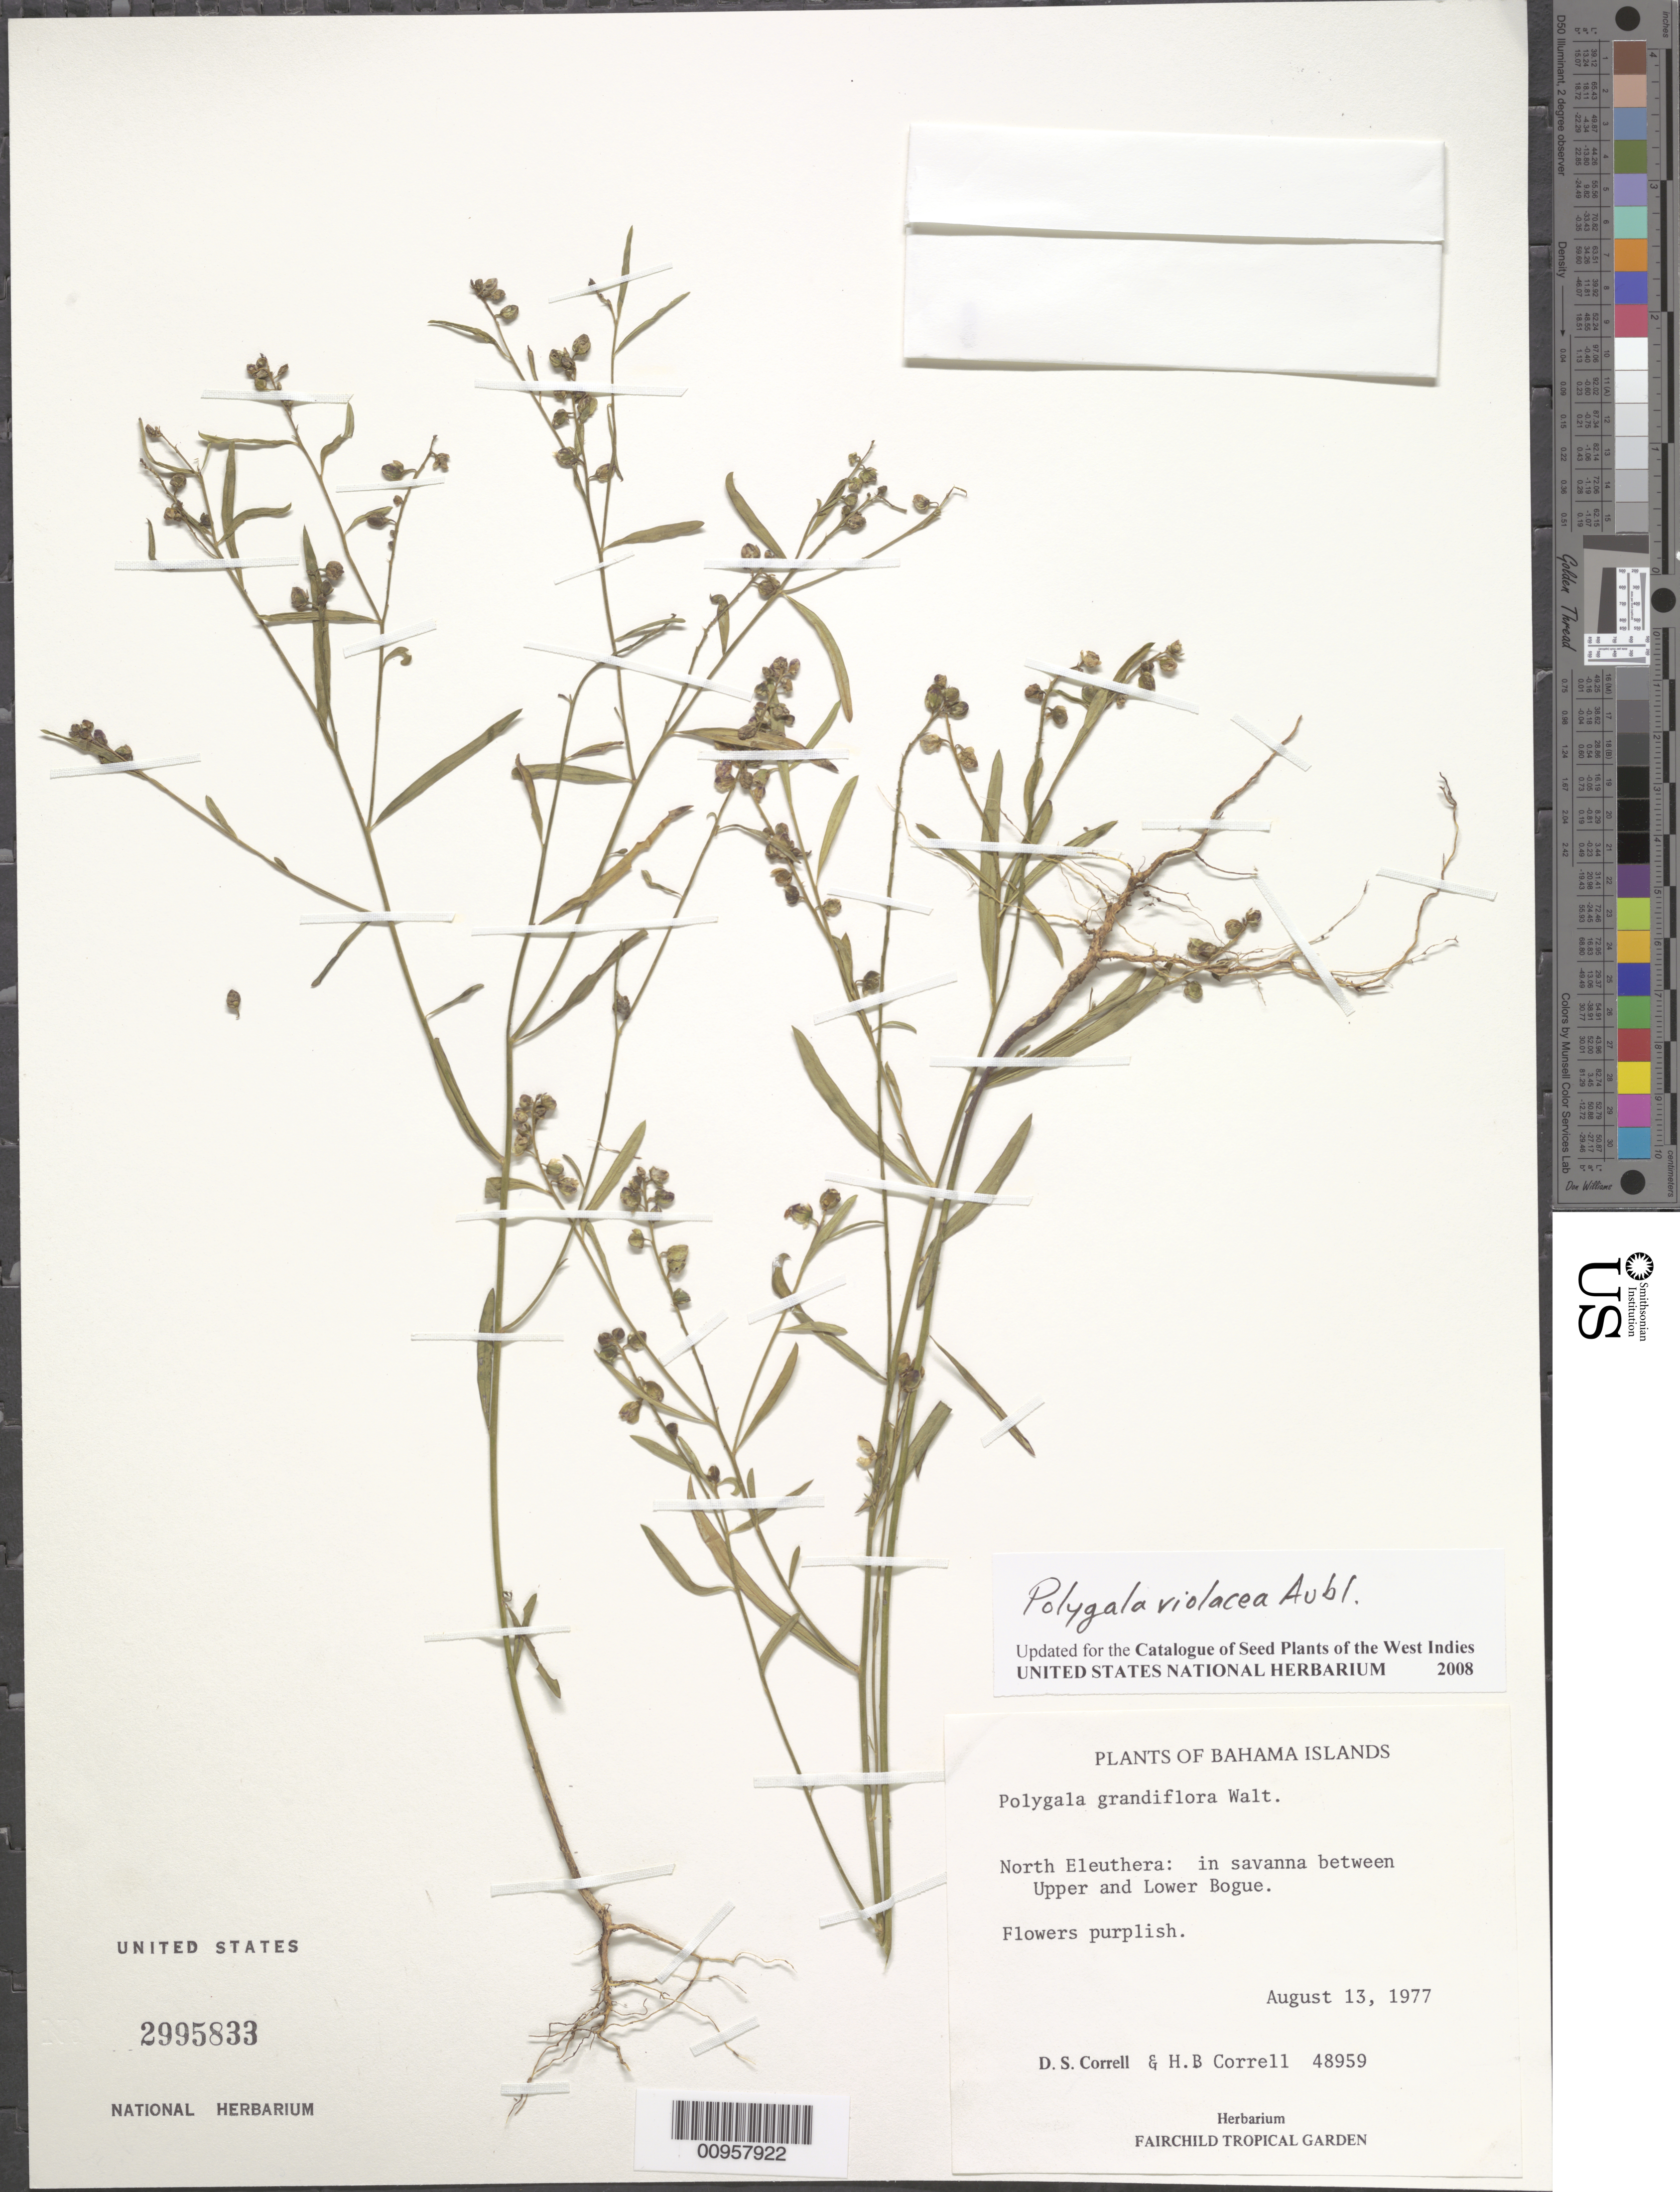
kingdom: Plantae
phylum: Tracheophyta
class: Magnoliopsida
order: Fabales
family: Polygalaceae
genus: Asemeia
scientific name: Asemeia violacea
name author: (Aubl.) J.F.B. Pastore & J.R. Abbott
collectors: D. S. Correll & H. Correll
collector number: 48959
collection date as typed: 13 Aug 1977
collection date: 1977-08-13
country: Bahamas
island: North Eleuthera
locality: Between Upper and Lower Regions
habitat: In savanna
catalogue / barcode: US 2995833